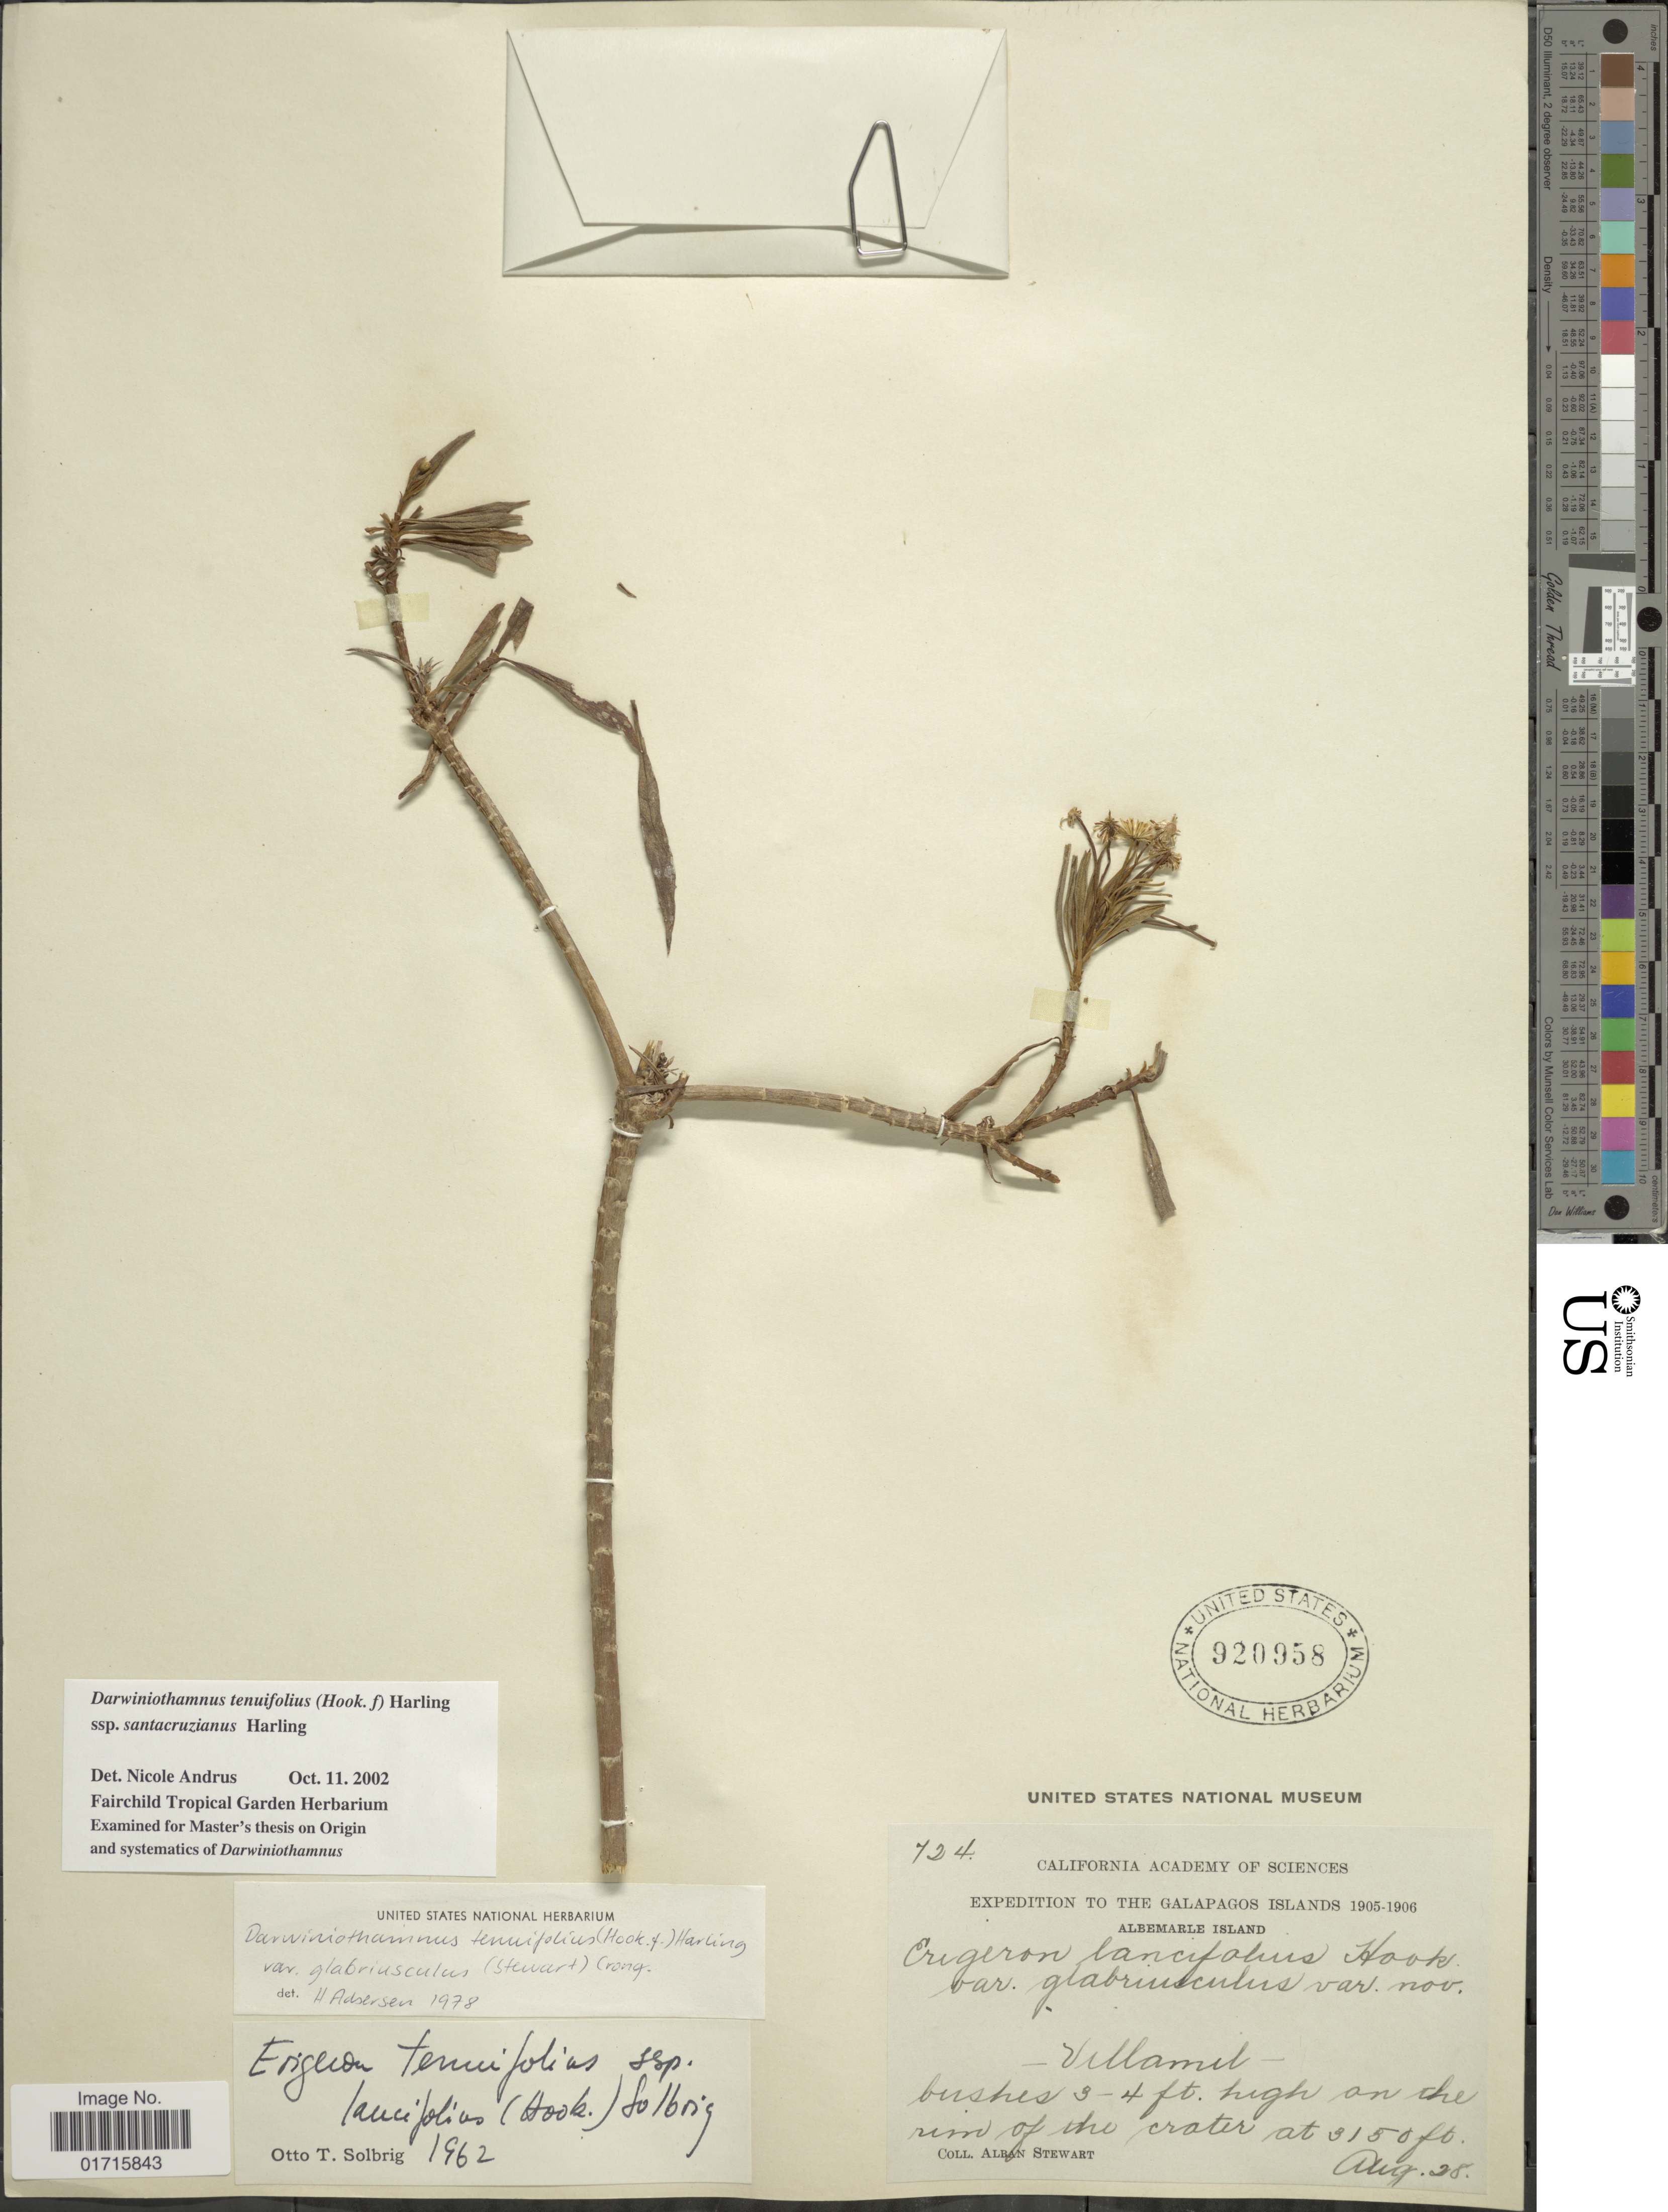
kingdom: Plantae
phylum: Tracheophyta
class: Magnoliopsida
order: Asterales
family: Asteraceae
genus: Darwiniothamnus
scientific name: Darwiniothamnus tenuifolius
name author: (Hook. f.) Harling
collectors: A. Stewart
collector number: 724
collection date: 1905-08-28/1906-08-28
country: Ecuador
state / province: Colón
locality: The Galapagos Islands. Albemarle Island. Villamil on the rim of the crater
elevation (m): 960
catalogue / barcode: US 920958